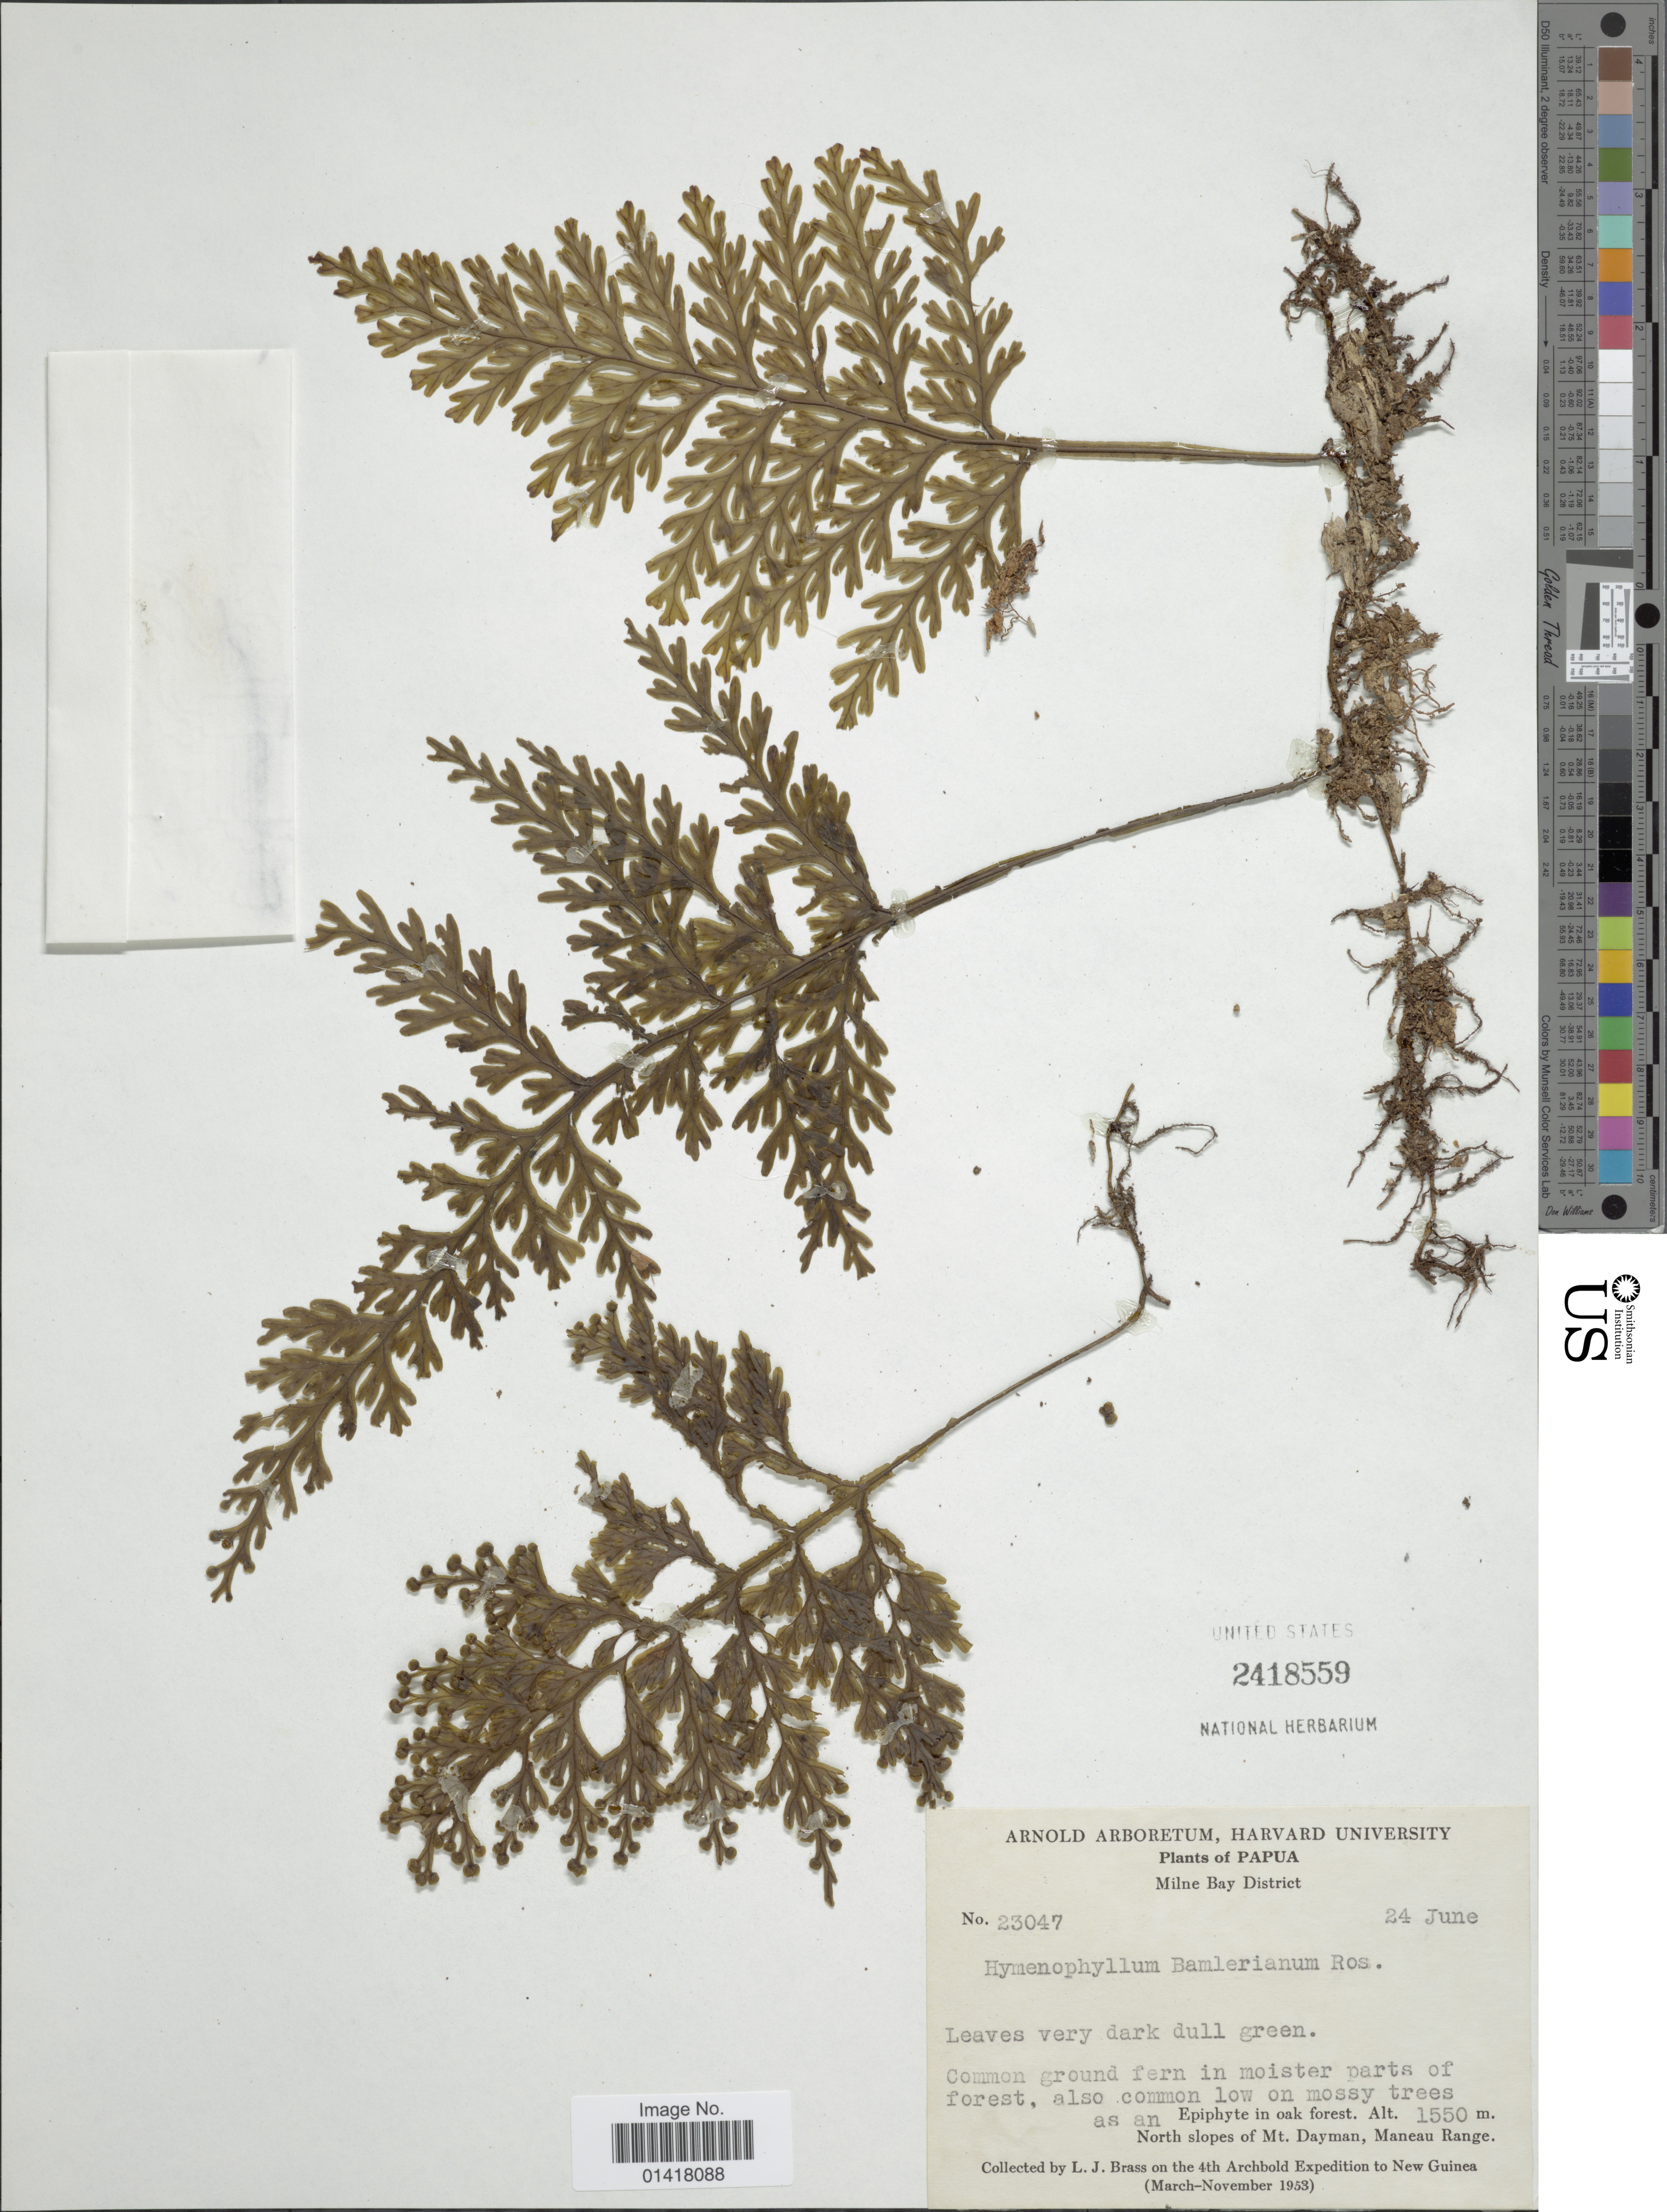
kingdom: Plantae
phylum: Tracheophyta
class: Polypodiopsida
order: Hymenophyllales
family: Hymenophyllaceae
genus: Hymenophyllum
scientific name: Hymenophyllum bamlerianum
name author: Rosenst.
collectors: L. J. Brass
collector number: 23047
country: Papua New Guinea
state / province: Milne Bay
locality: Milne Bay District. Epiphyte in oak forest. North slopes of Mt, dayman, Maneau Range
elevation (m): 1550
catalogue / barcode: US 2418559